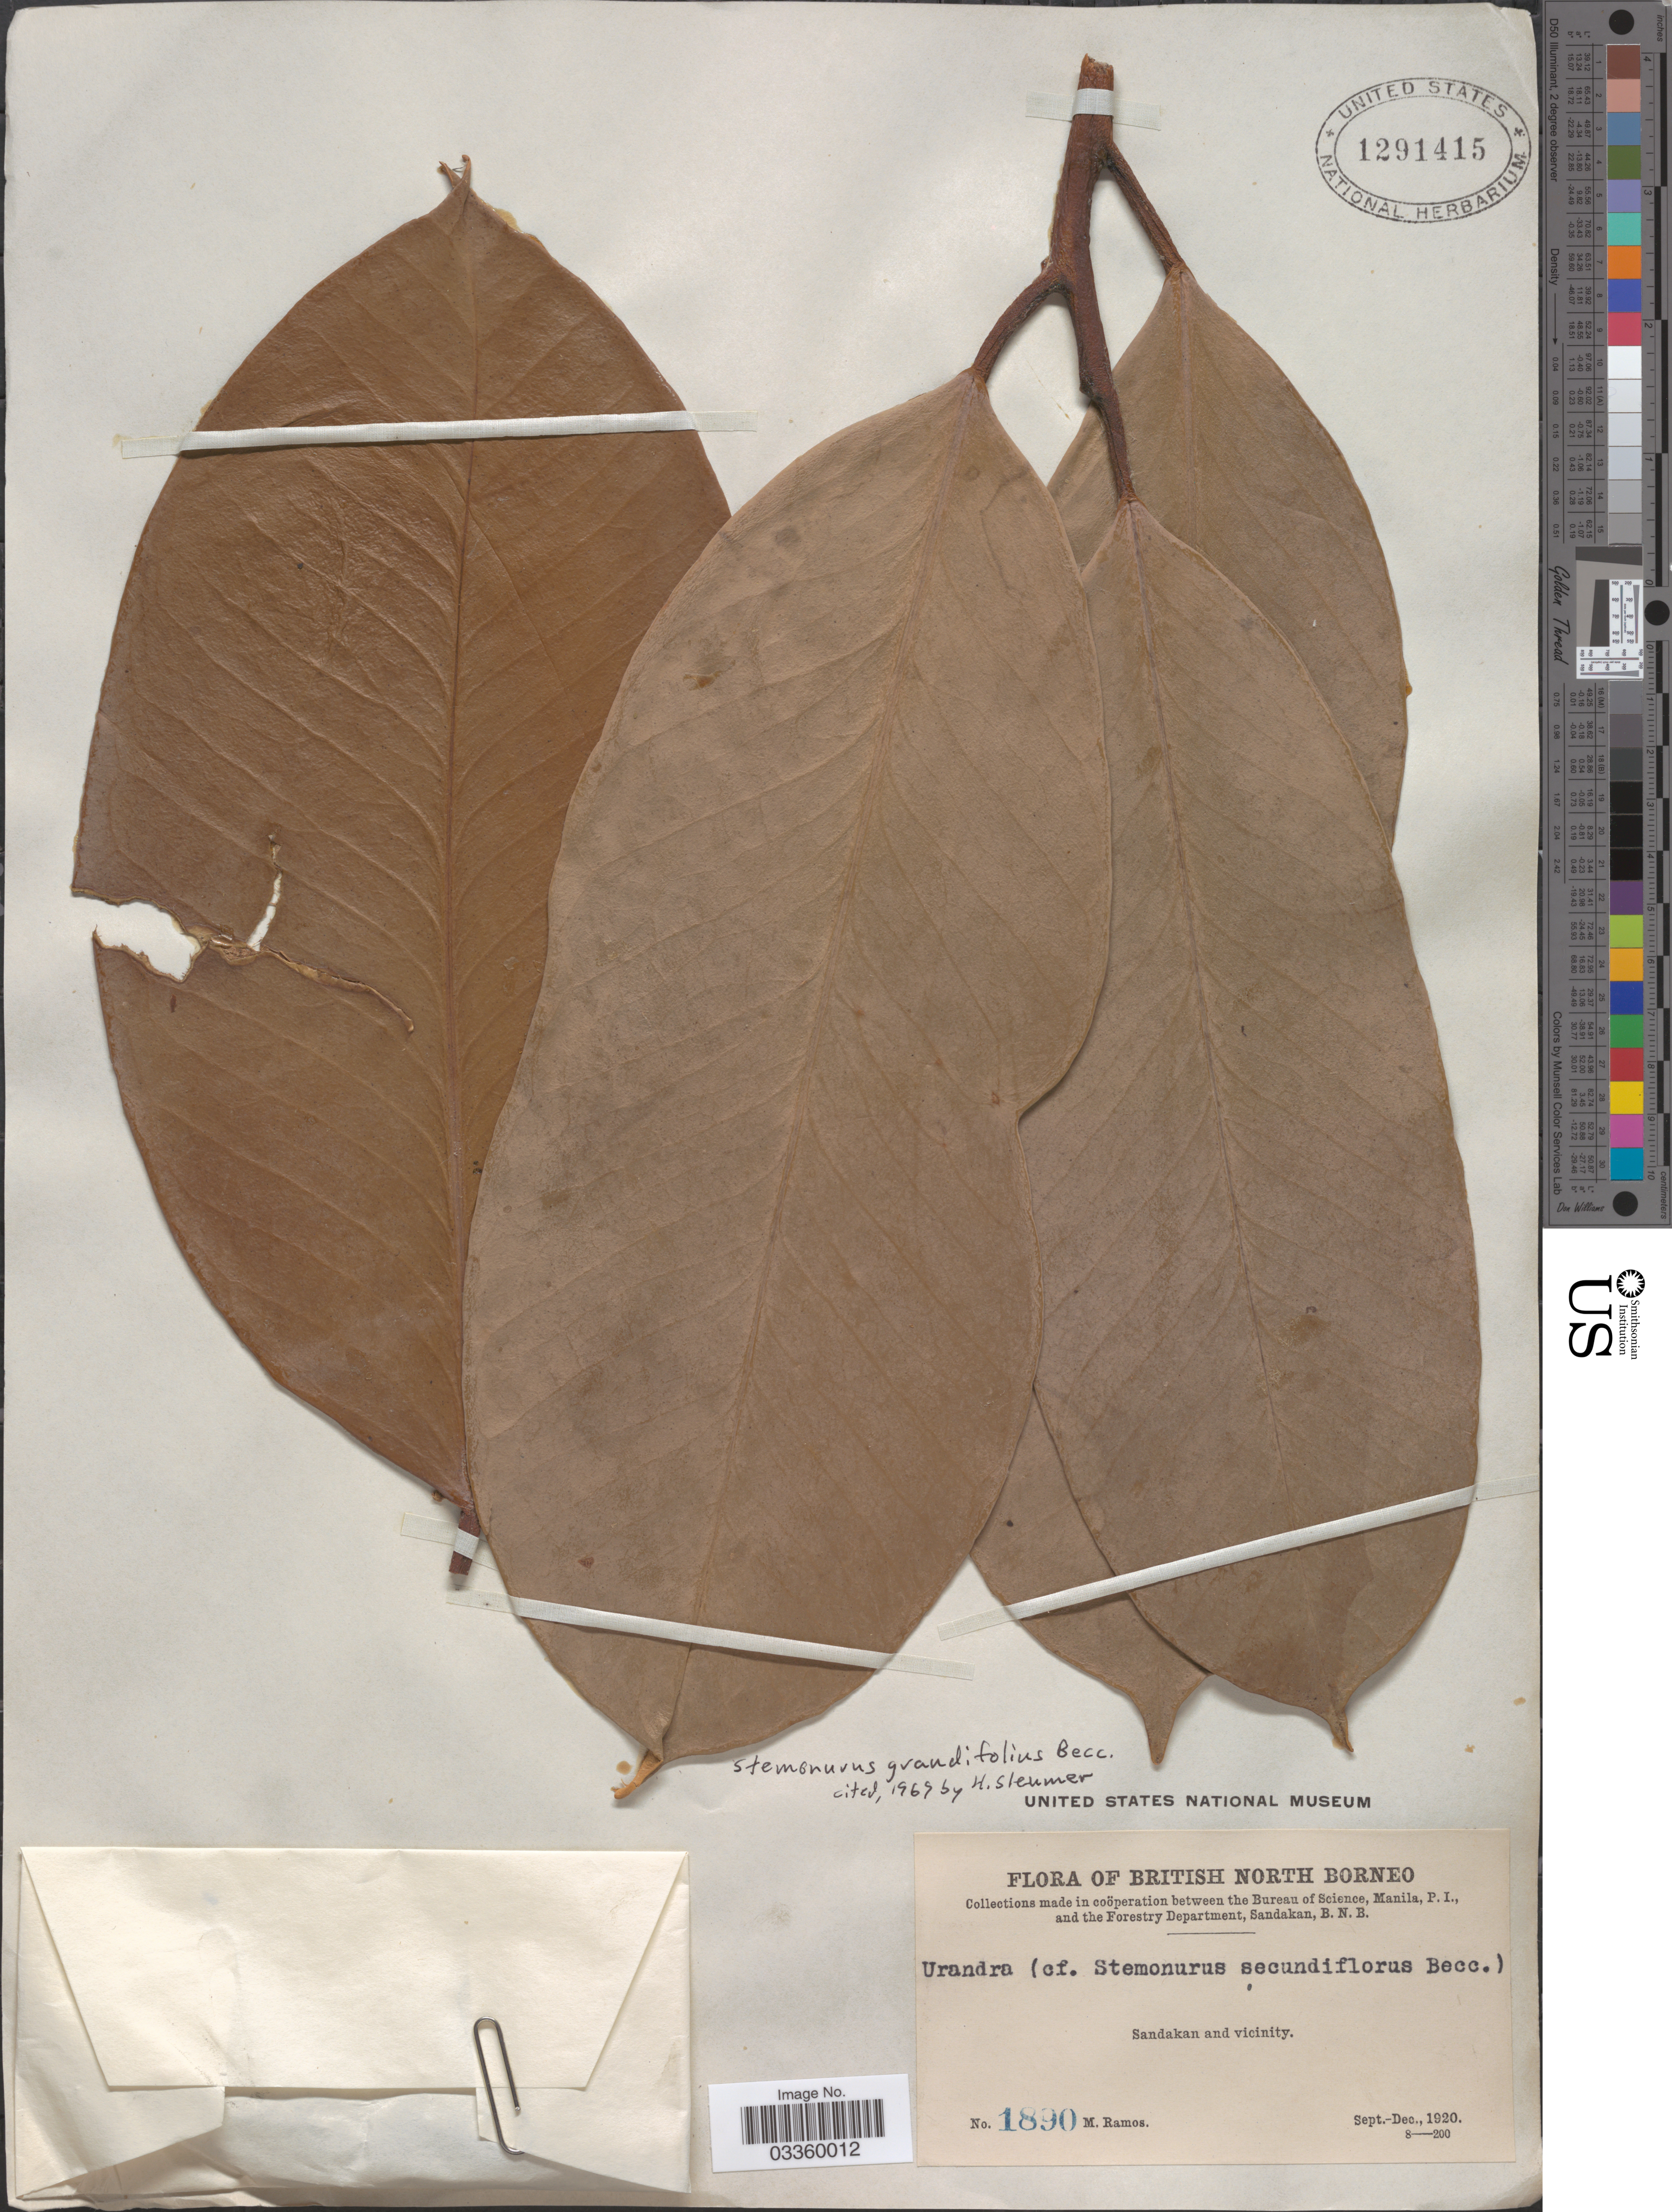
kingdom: Plantae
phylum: Tracheophyta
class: Magnoliopsida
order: Cardiopteridales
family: Stemonuraceae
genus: Stemonurus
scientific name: Stemonurus grandifolius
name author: Becc.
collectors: M. Ramos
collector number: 1890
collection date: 1920-09/1920-12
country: Malaysia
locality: British North Borneo. Sandakan and vicinity.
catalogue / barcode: US 1291415